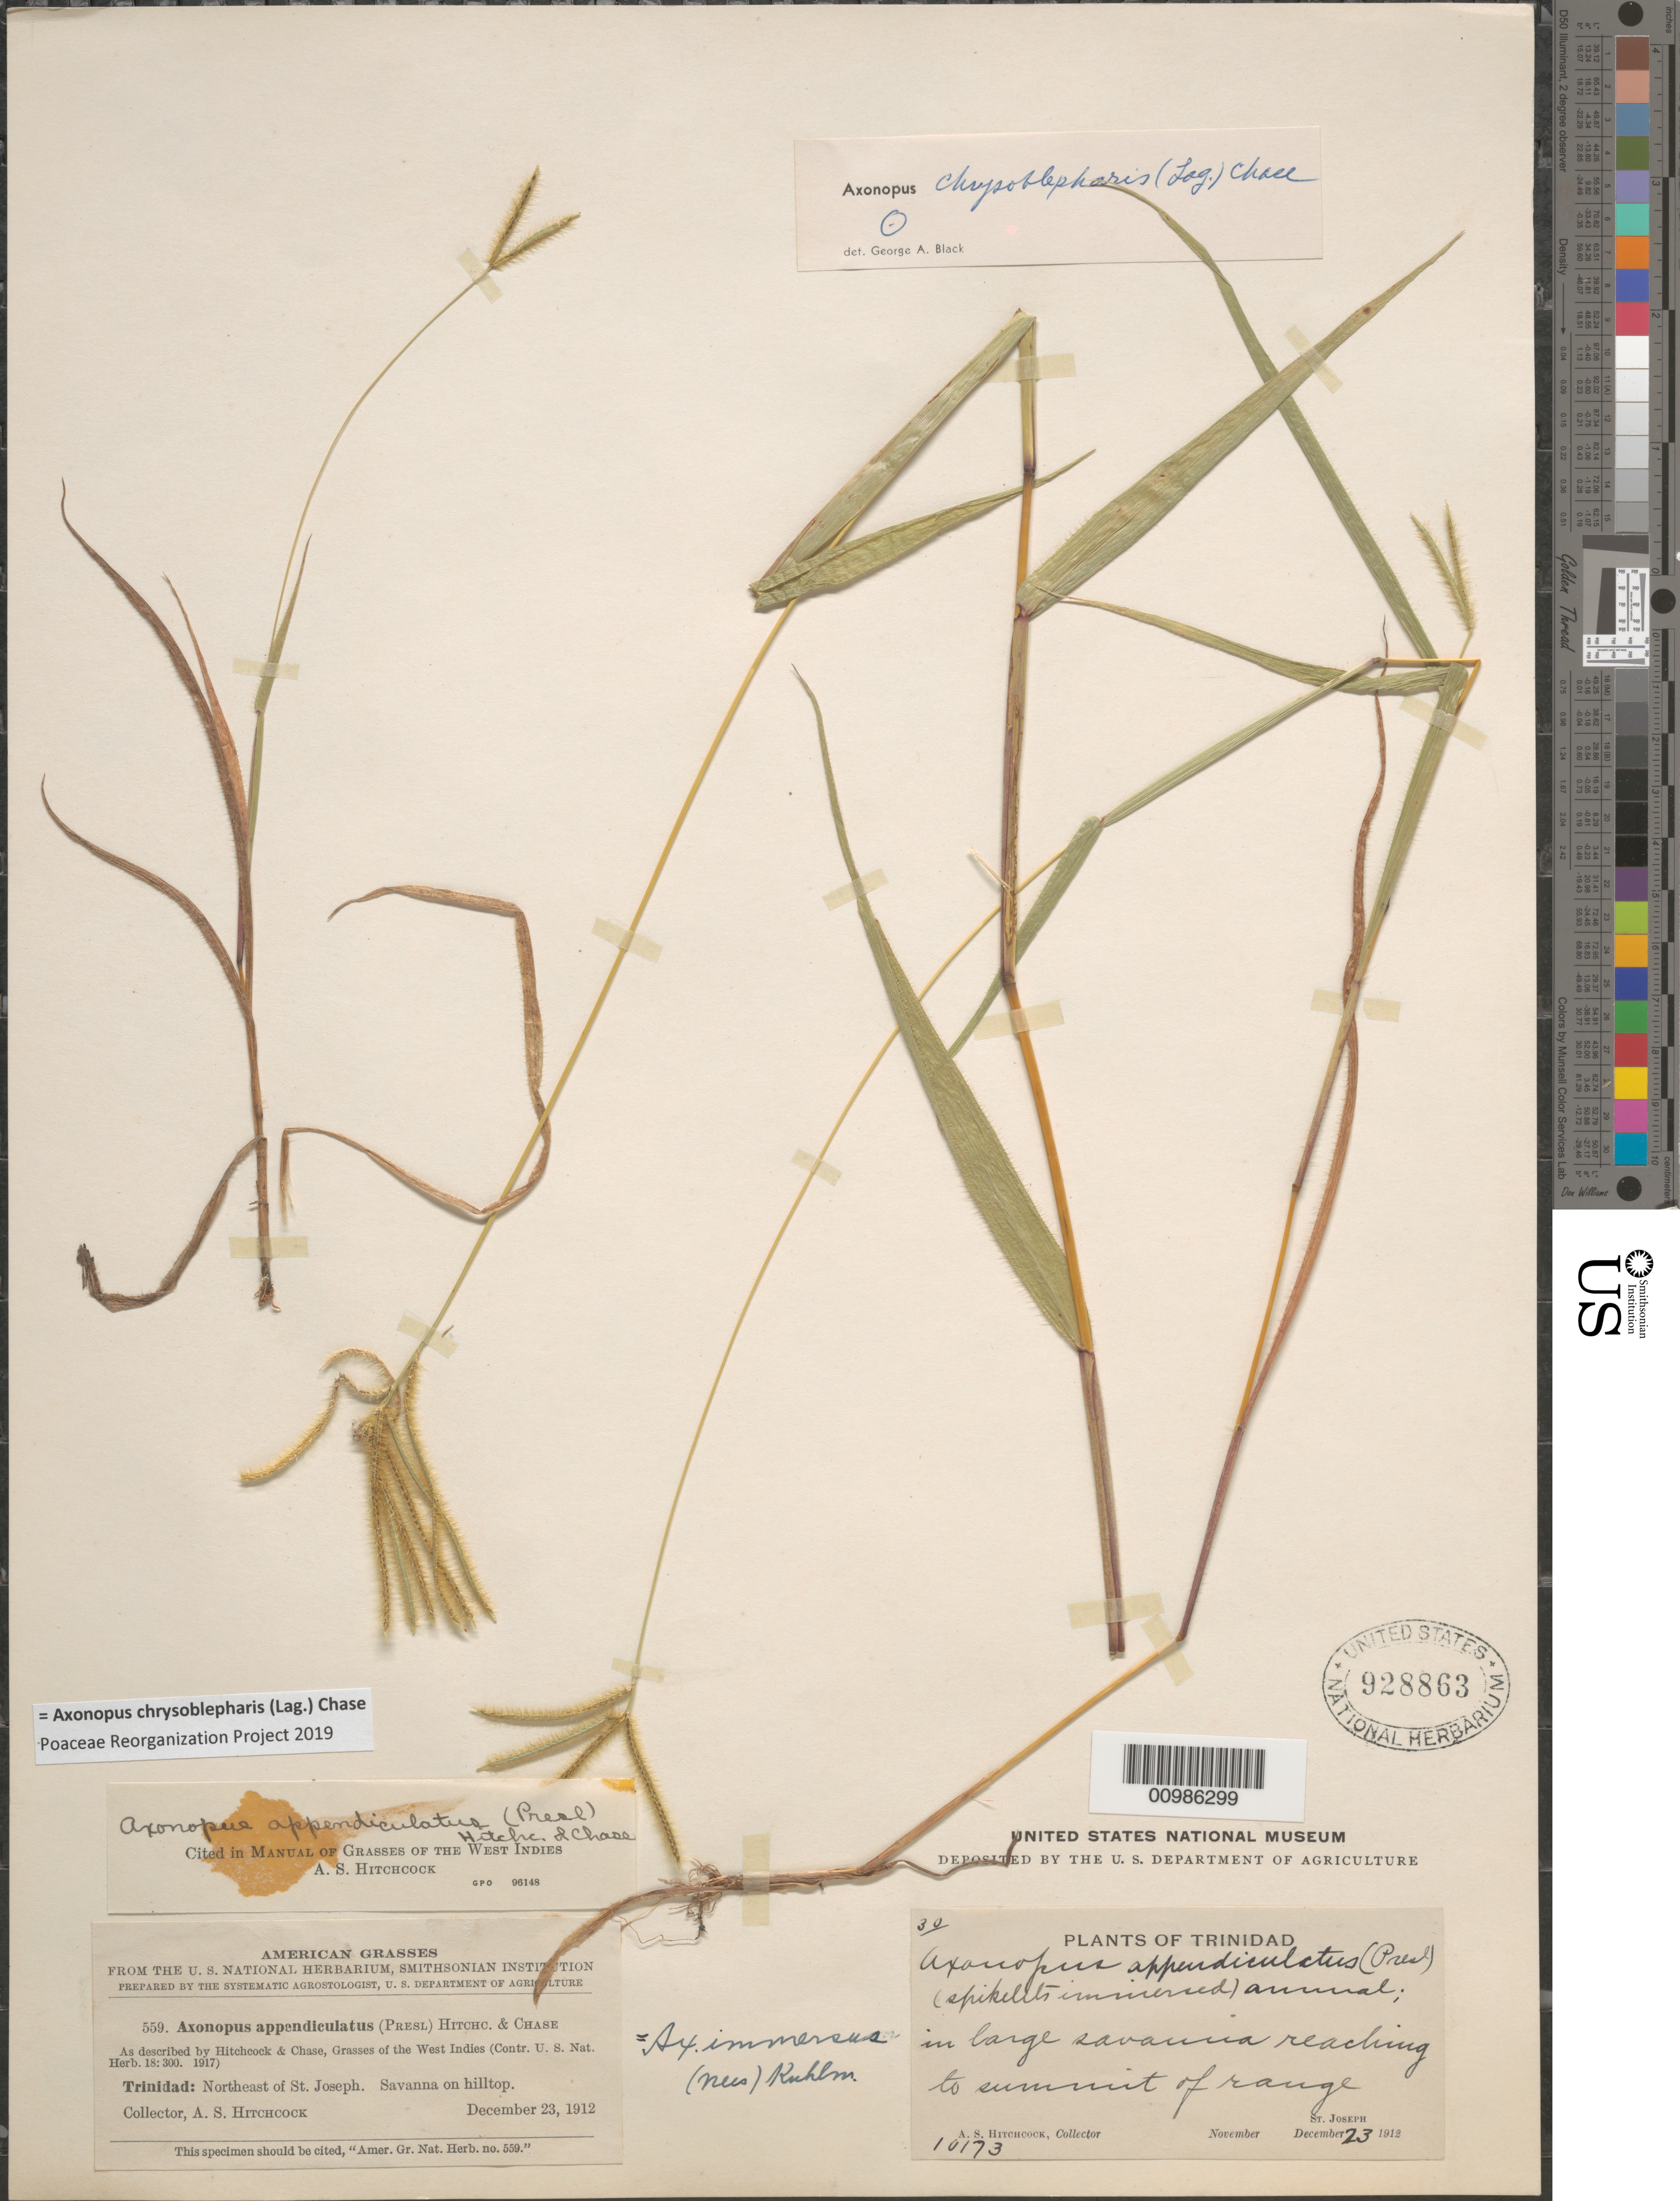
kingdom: Plantae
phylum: Tracheophyta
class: Liliopsida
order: Poales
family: Poaceae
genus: Axonopus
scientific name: Axonopus immersus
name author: (Nees) Kuhlm.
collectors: A. S. Hitchcock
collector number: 10173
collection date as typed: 23 Dec 1912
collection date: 1912-12-23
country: Trinidad and Tobago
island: Trinidad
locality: NE of St. Joseph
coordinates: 0 N, 0 E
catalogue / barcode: US 928863